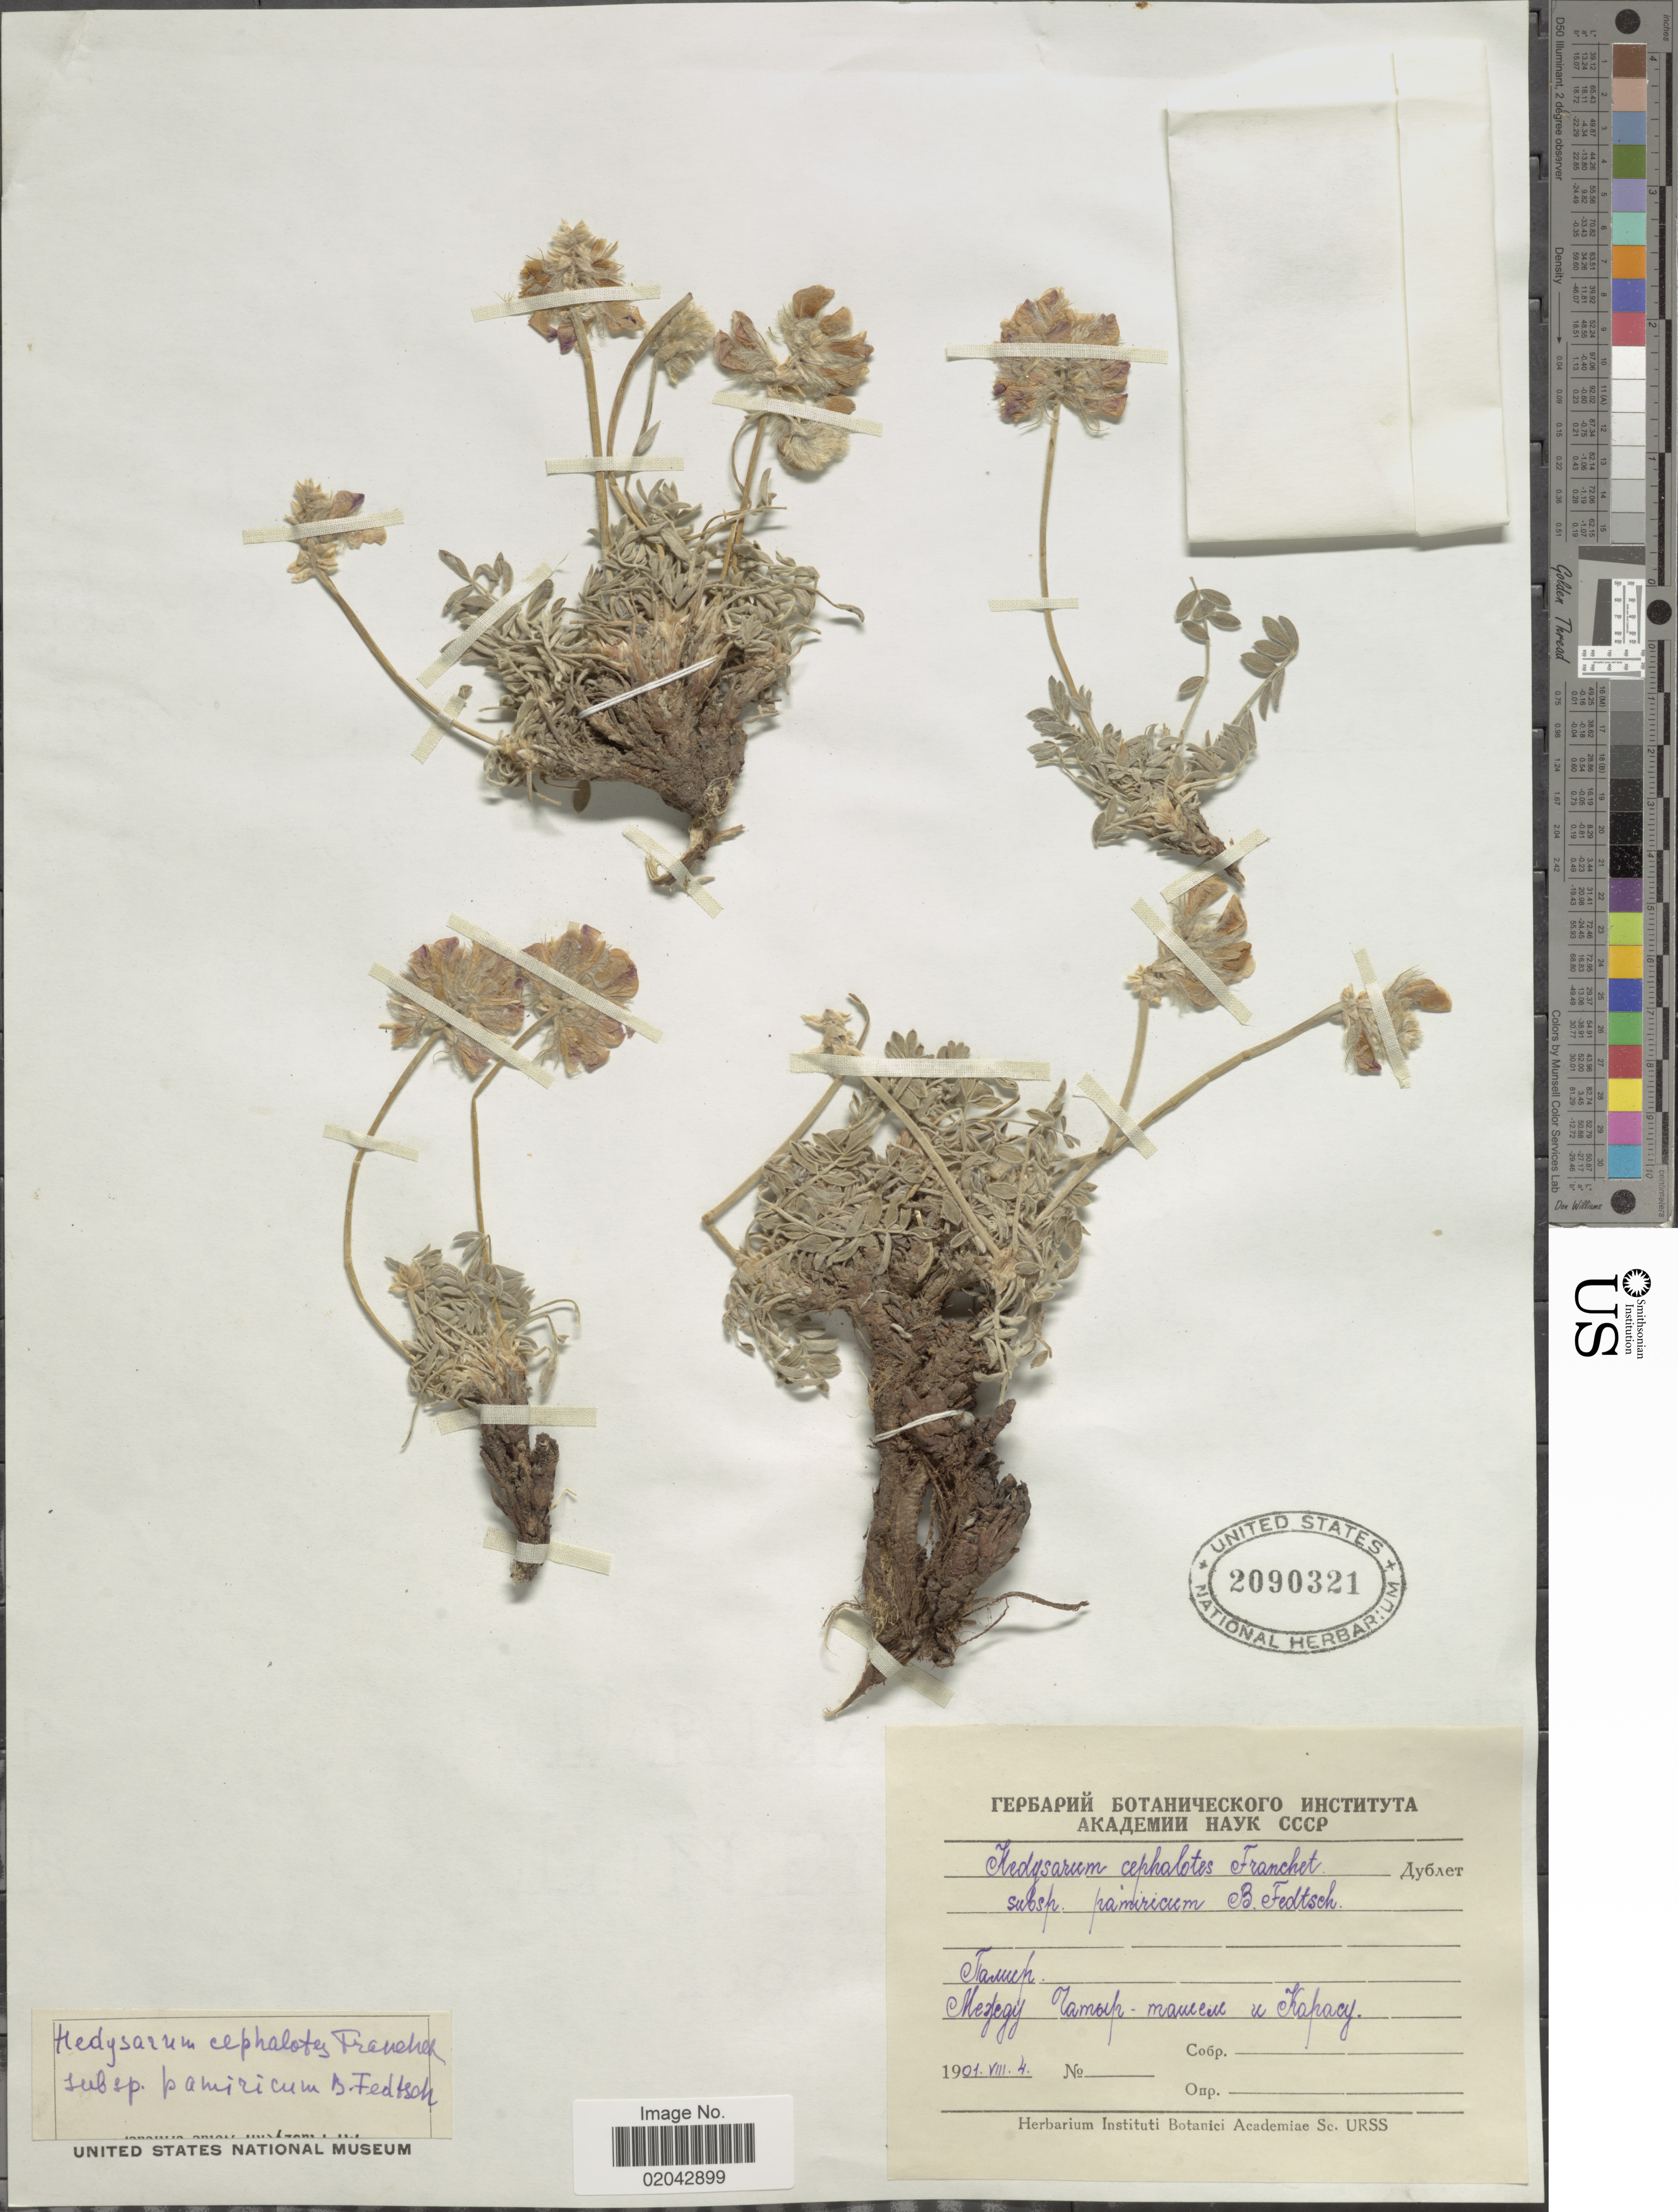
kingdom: Plantae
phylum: Tracheophyta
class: Magnoliopsida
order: Fabales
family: Fabaceae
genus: Hedysarum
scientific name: Hedysarum cephalotes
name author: Roxb.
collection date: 1901-08-04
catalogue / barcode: US 2090321